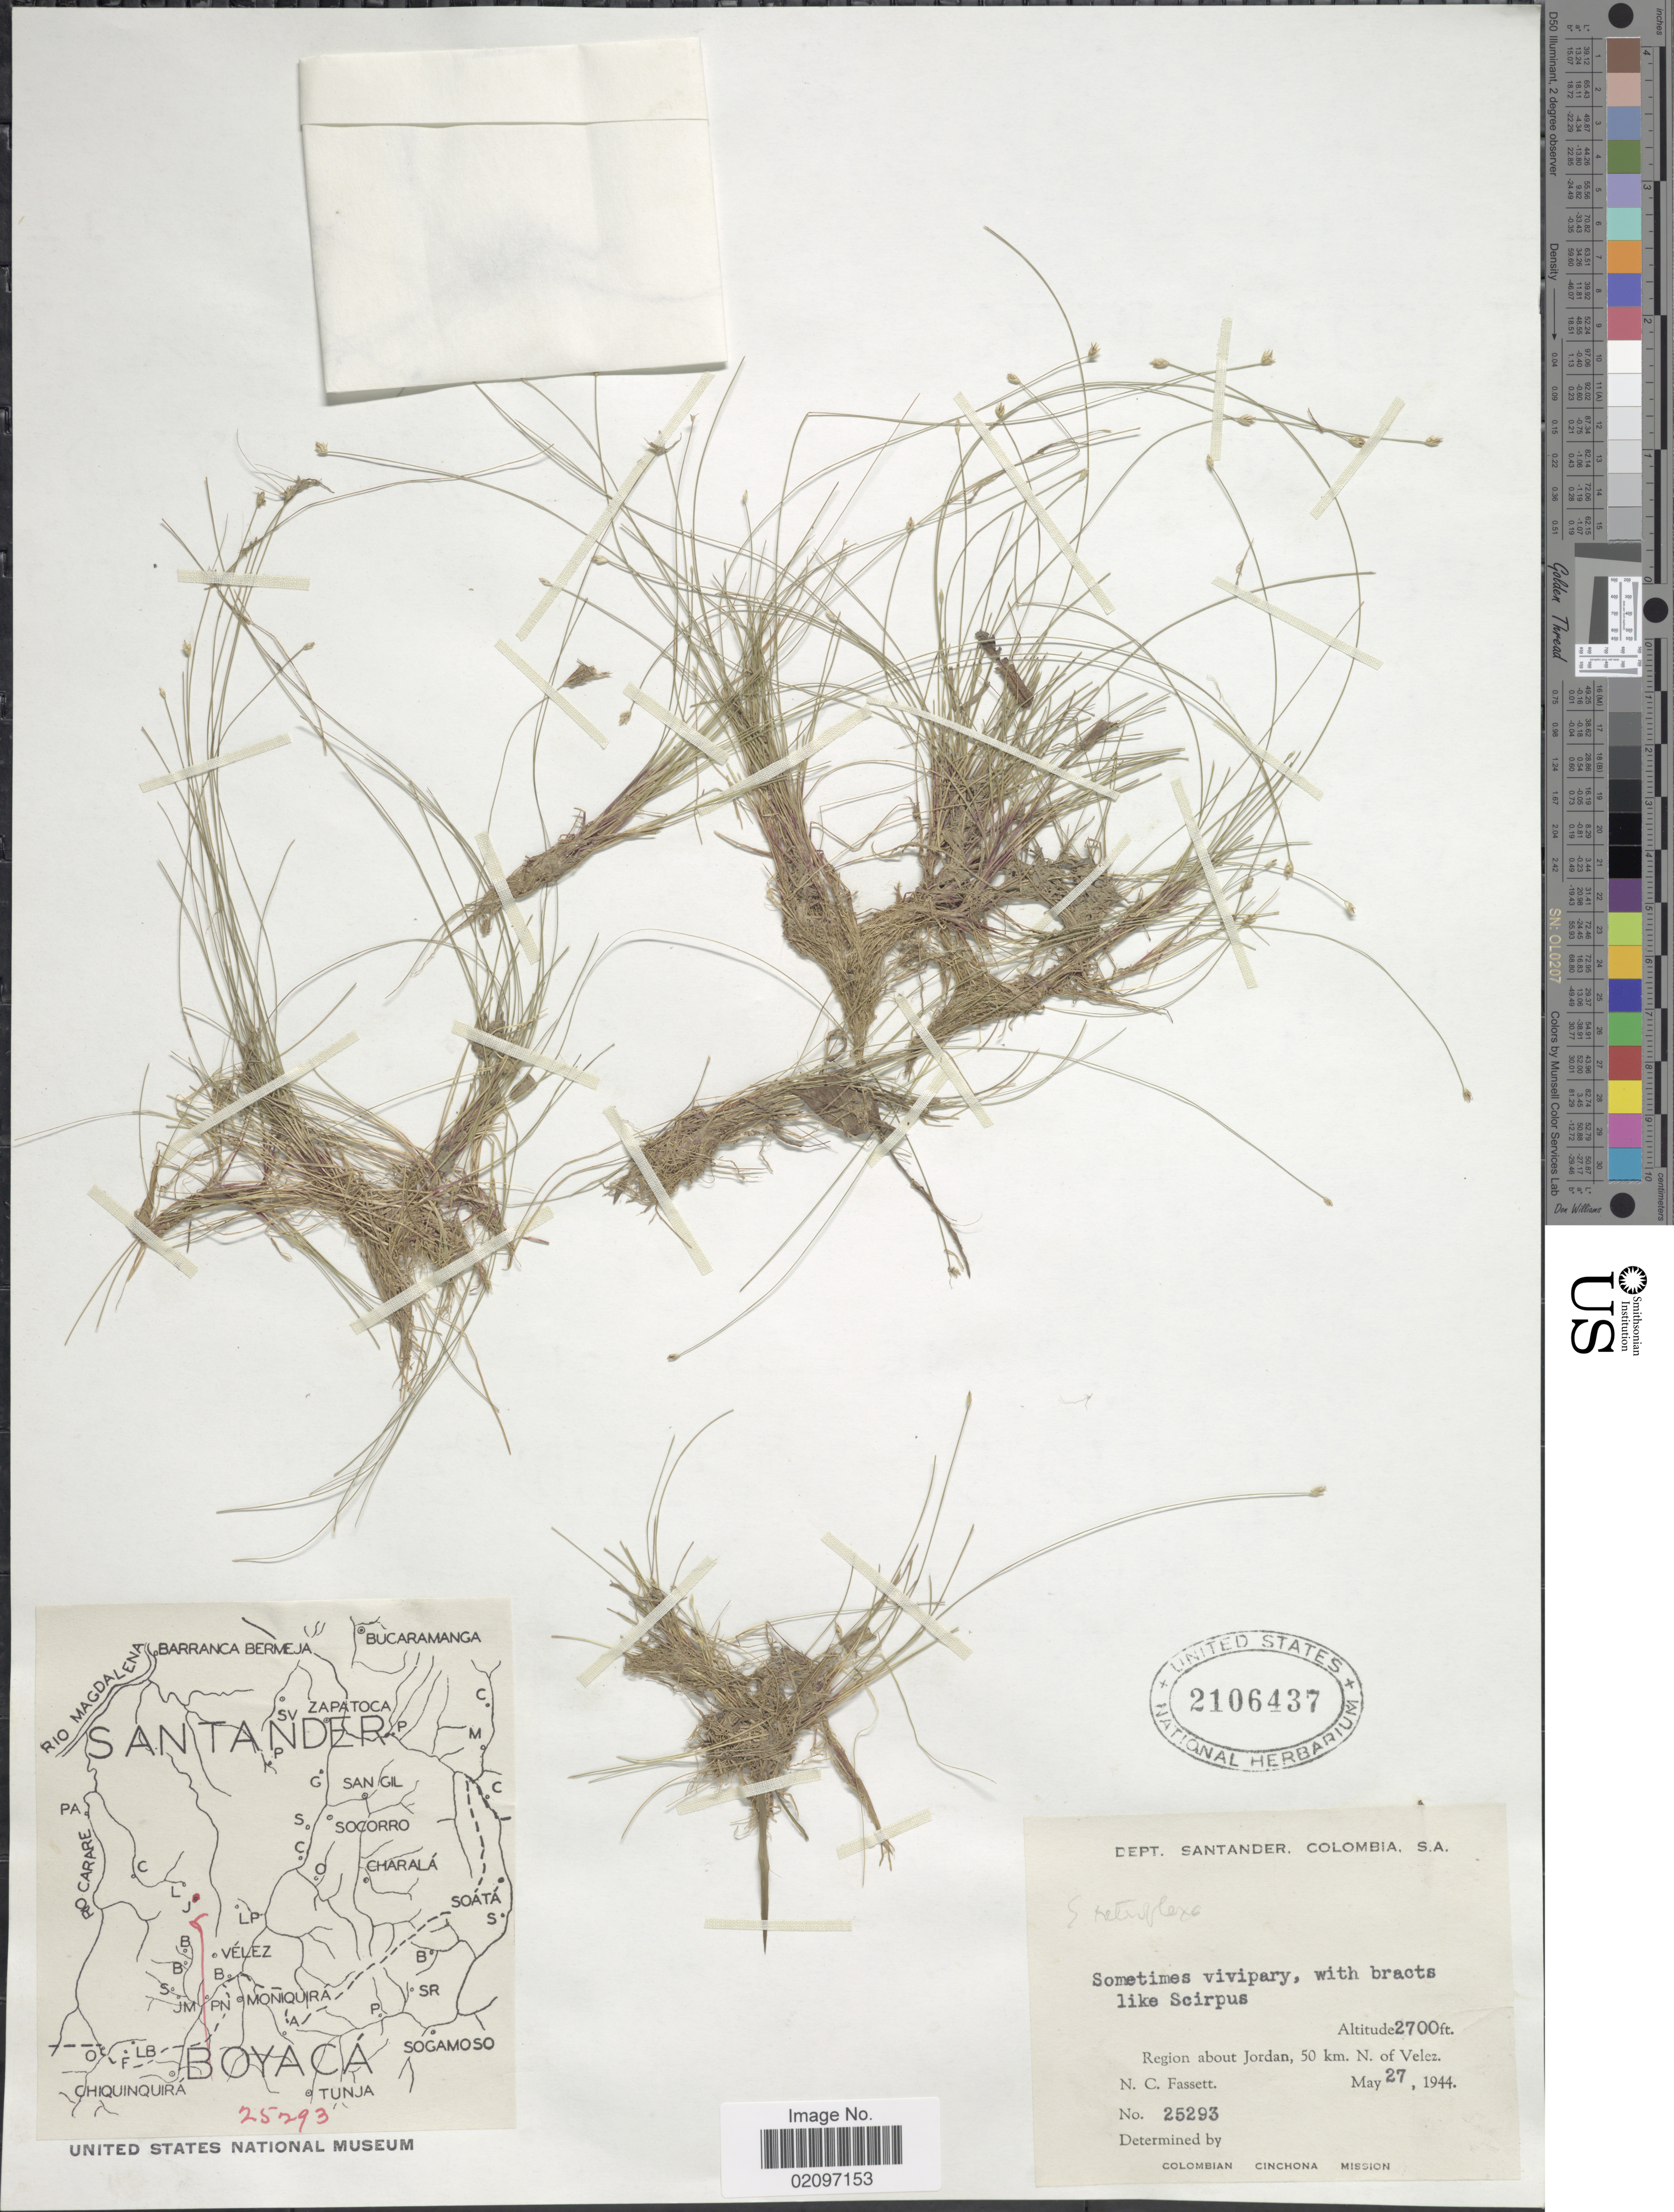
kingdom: Plantae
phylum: Tracheophyta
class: Liliopsida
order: Poales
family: Cyperaceae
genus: Eleocharis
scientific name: Eleocharis retroflexa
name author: (Poir.) Urb.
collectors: N. C. Fassett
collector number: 25293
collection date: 1944-05-27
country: Colombia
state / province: Santander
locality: Dept. Santander: Colombia, Region about Jordan, 50 km. N. of Velez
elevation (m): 823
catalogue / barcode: US 2106437